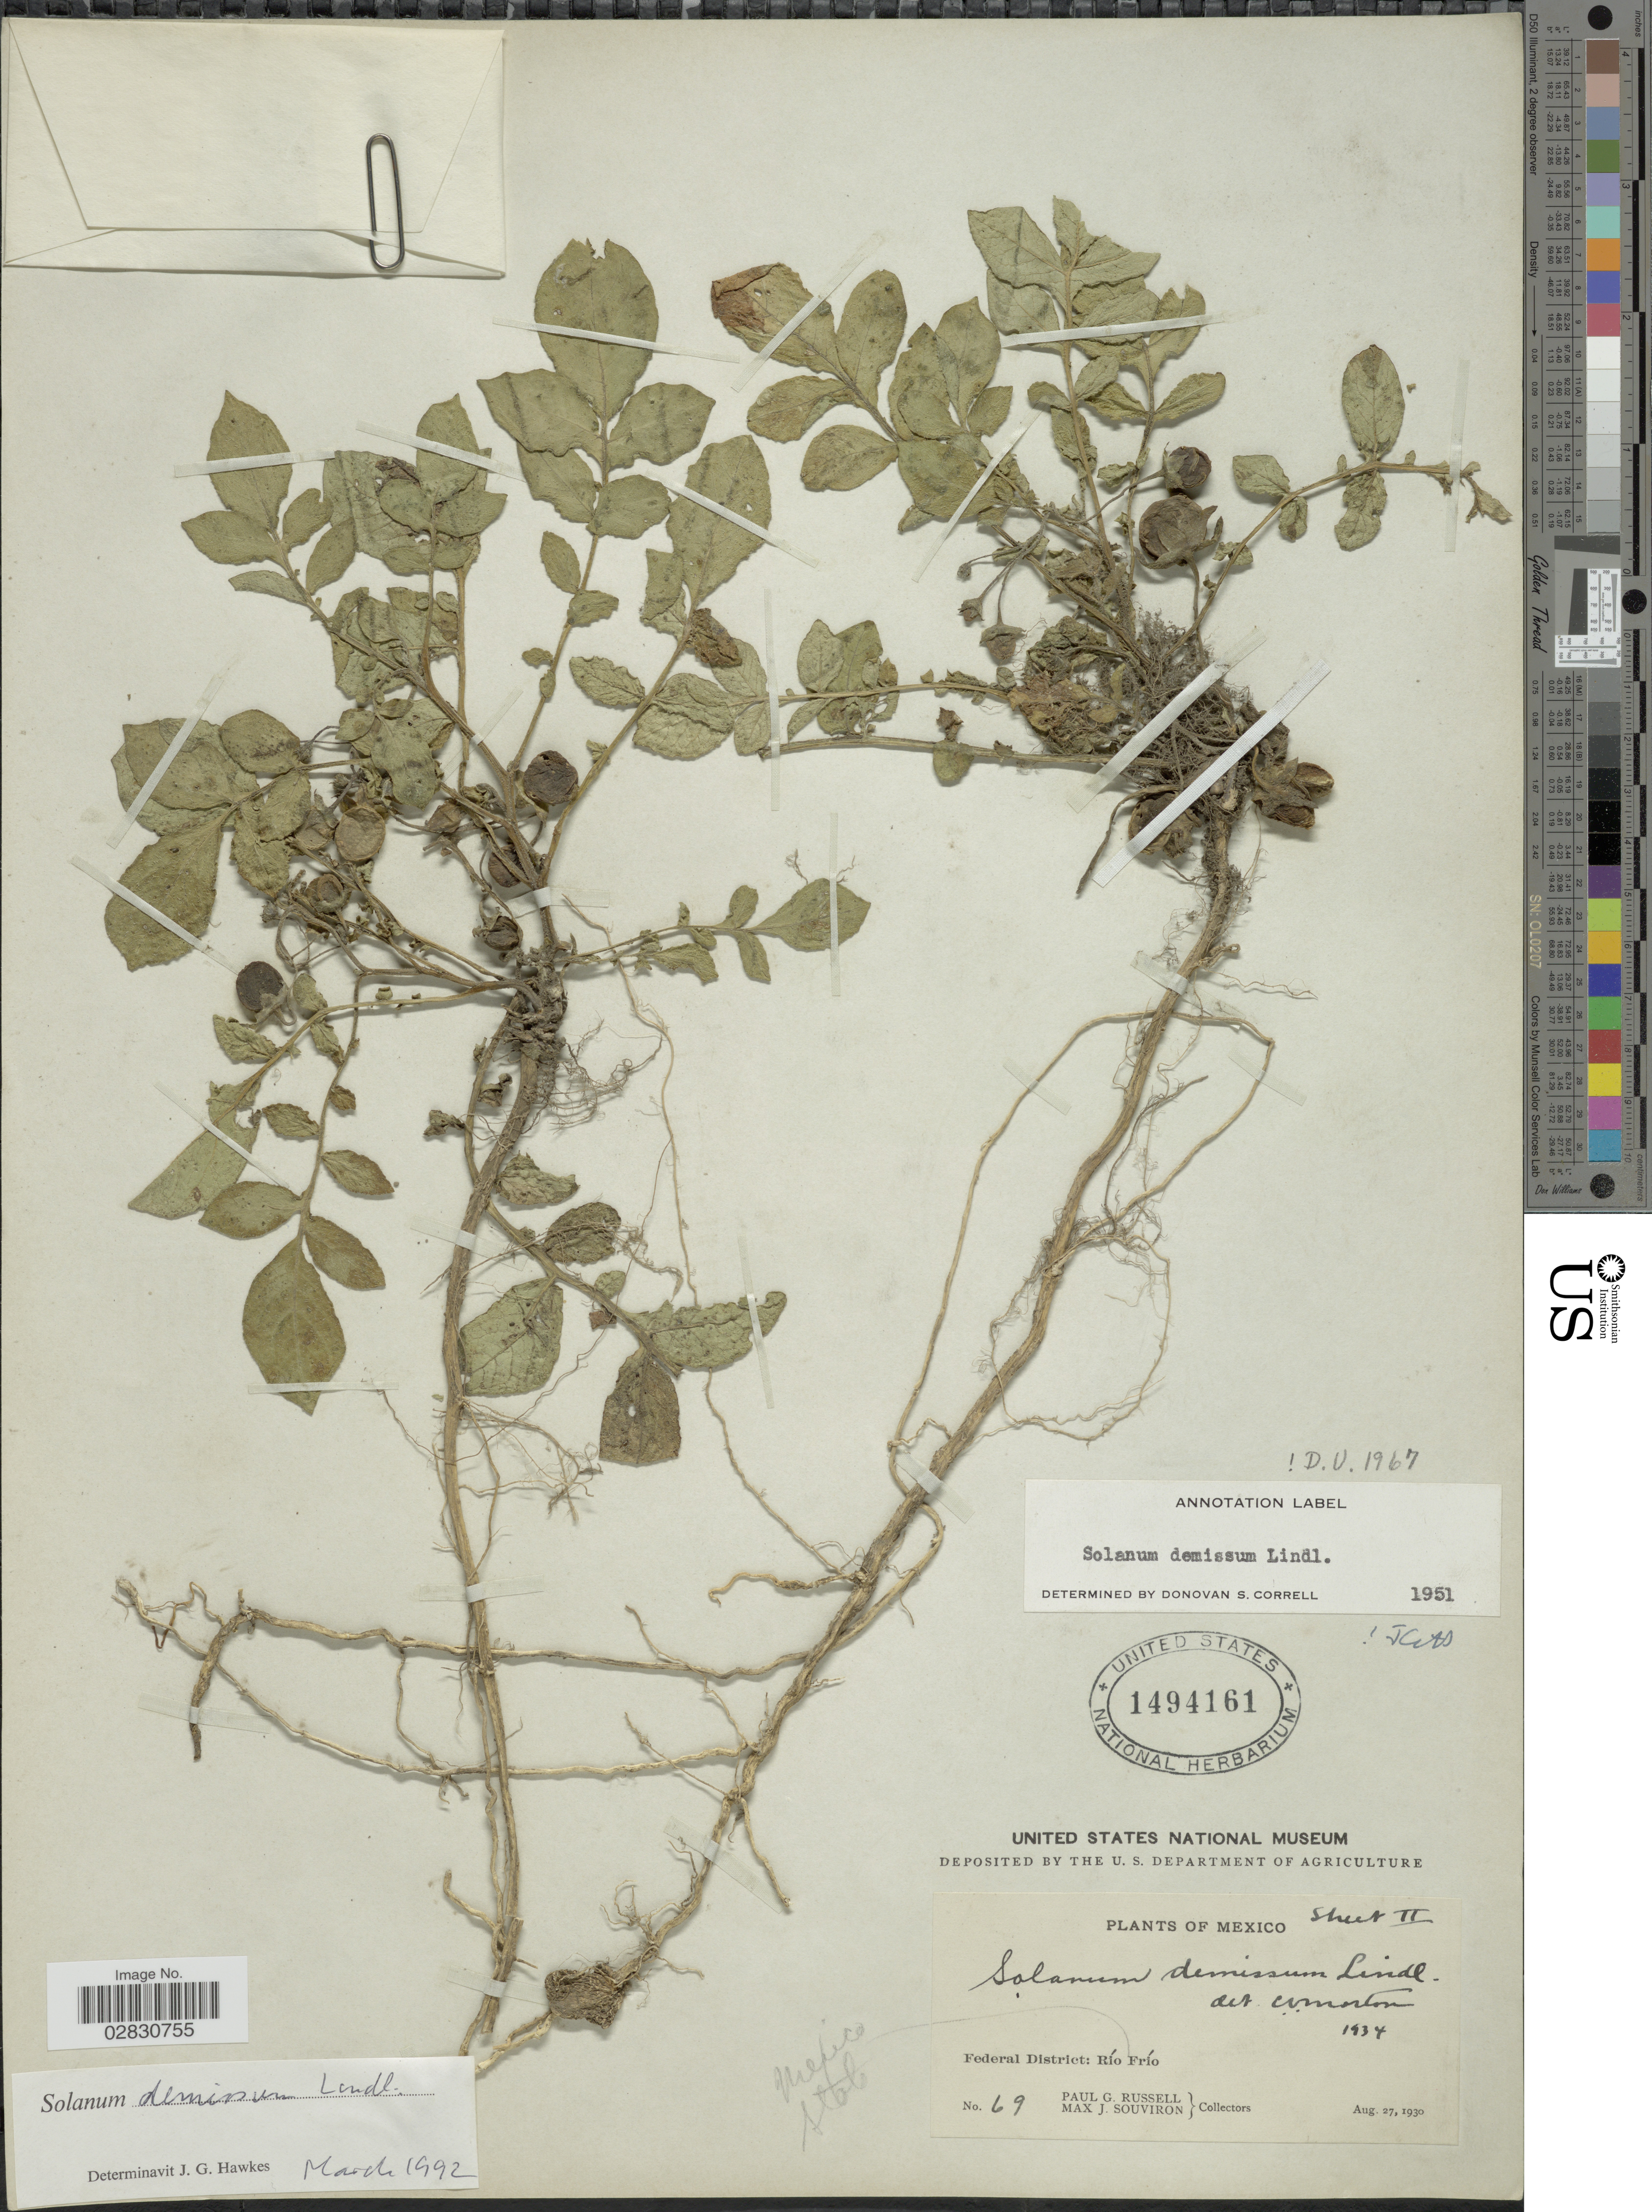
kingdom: Plantae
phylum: Tracheophyta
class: Magnoliopsida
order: Solanales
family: Solanaceae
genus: Solanum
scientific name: Solanum demissum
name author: Lindl.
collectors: P. G. Russell & M. J. Souviron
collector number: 69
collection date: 1930-08-27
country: Mexico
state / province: Distrito Federal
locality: Federal District: Río Frío. Mexico State.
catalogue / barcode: US 1494161